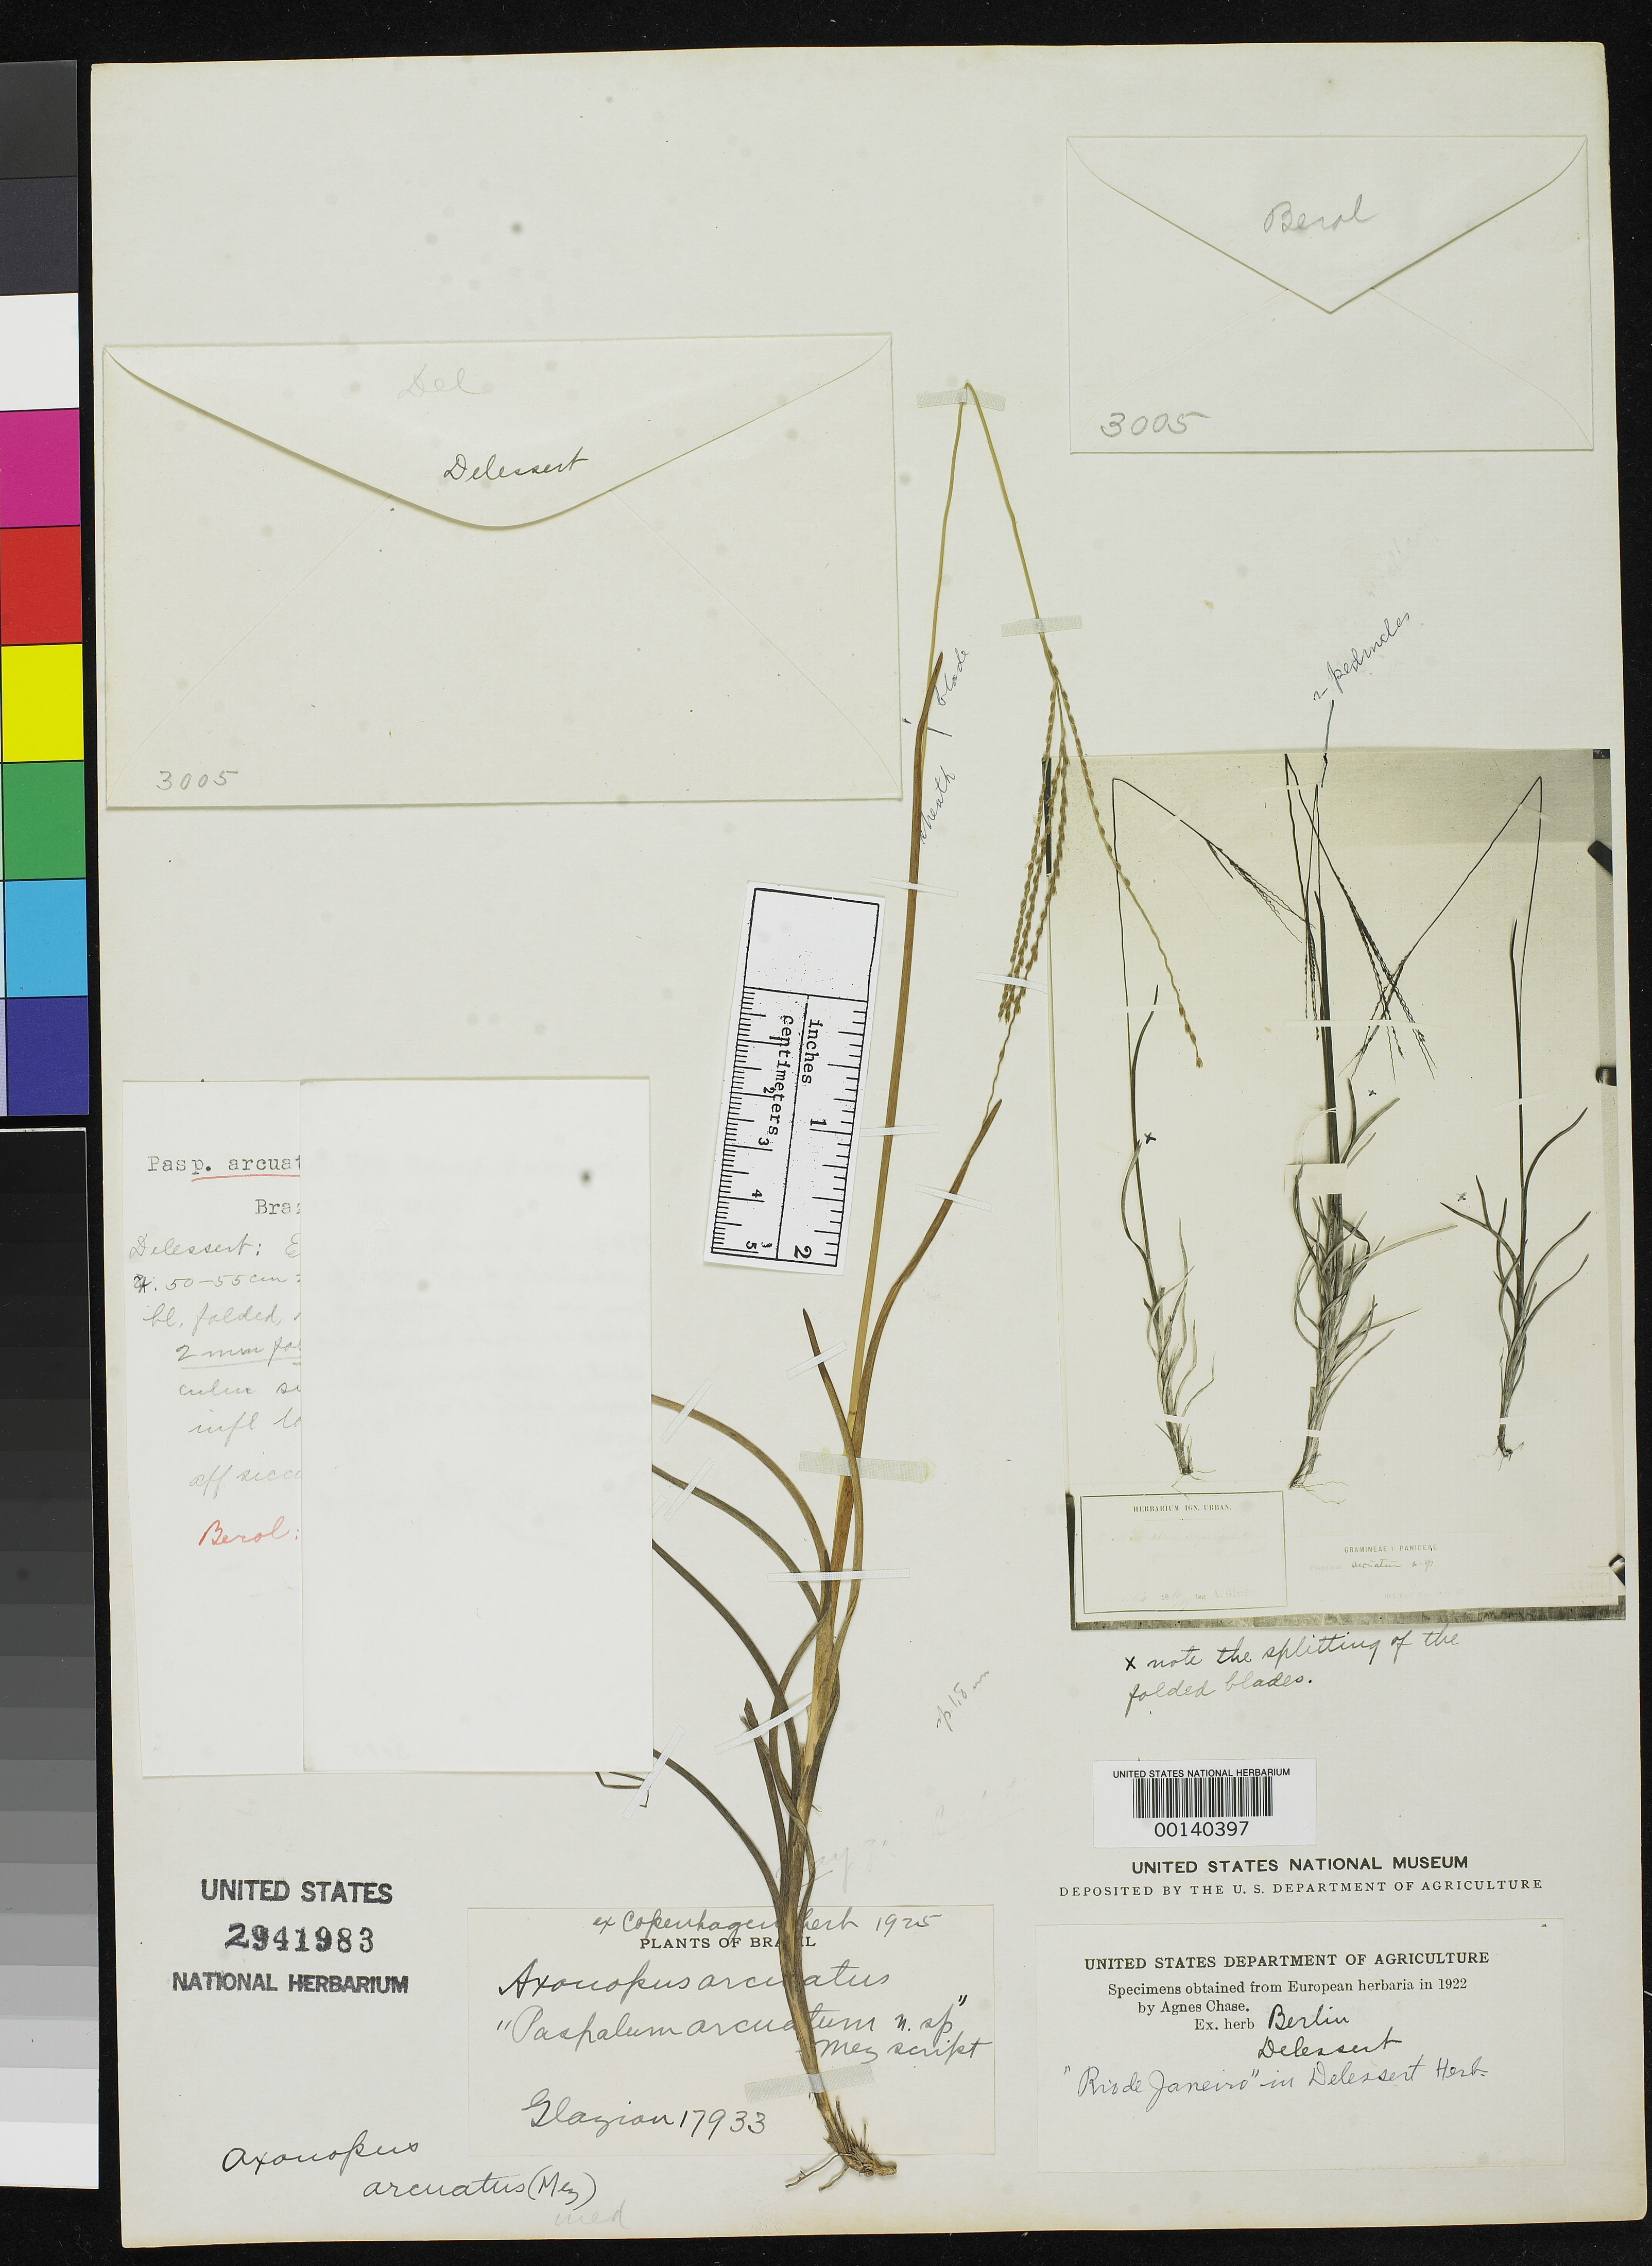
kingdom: Plantae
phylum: Tracheophyta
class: Liliopsida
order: Poales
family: Poaceae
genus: Paspalum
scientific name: Paspalum arcuatum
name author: Mez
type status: Isotype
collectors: A. F. M. Glaziou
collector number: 17933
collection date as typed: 1888 to -- --- 1889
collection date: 1888/1889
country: Brazil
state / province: Rio de Janeiro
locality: Rio de Janeiro.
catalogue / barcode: US 2941983